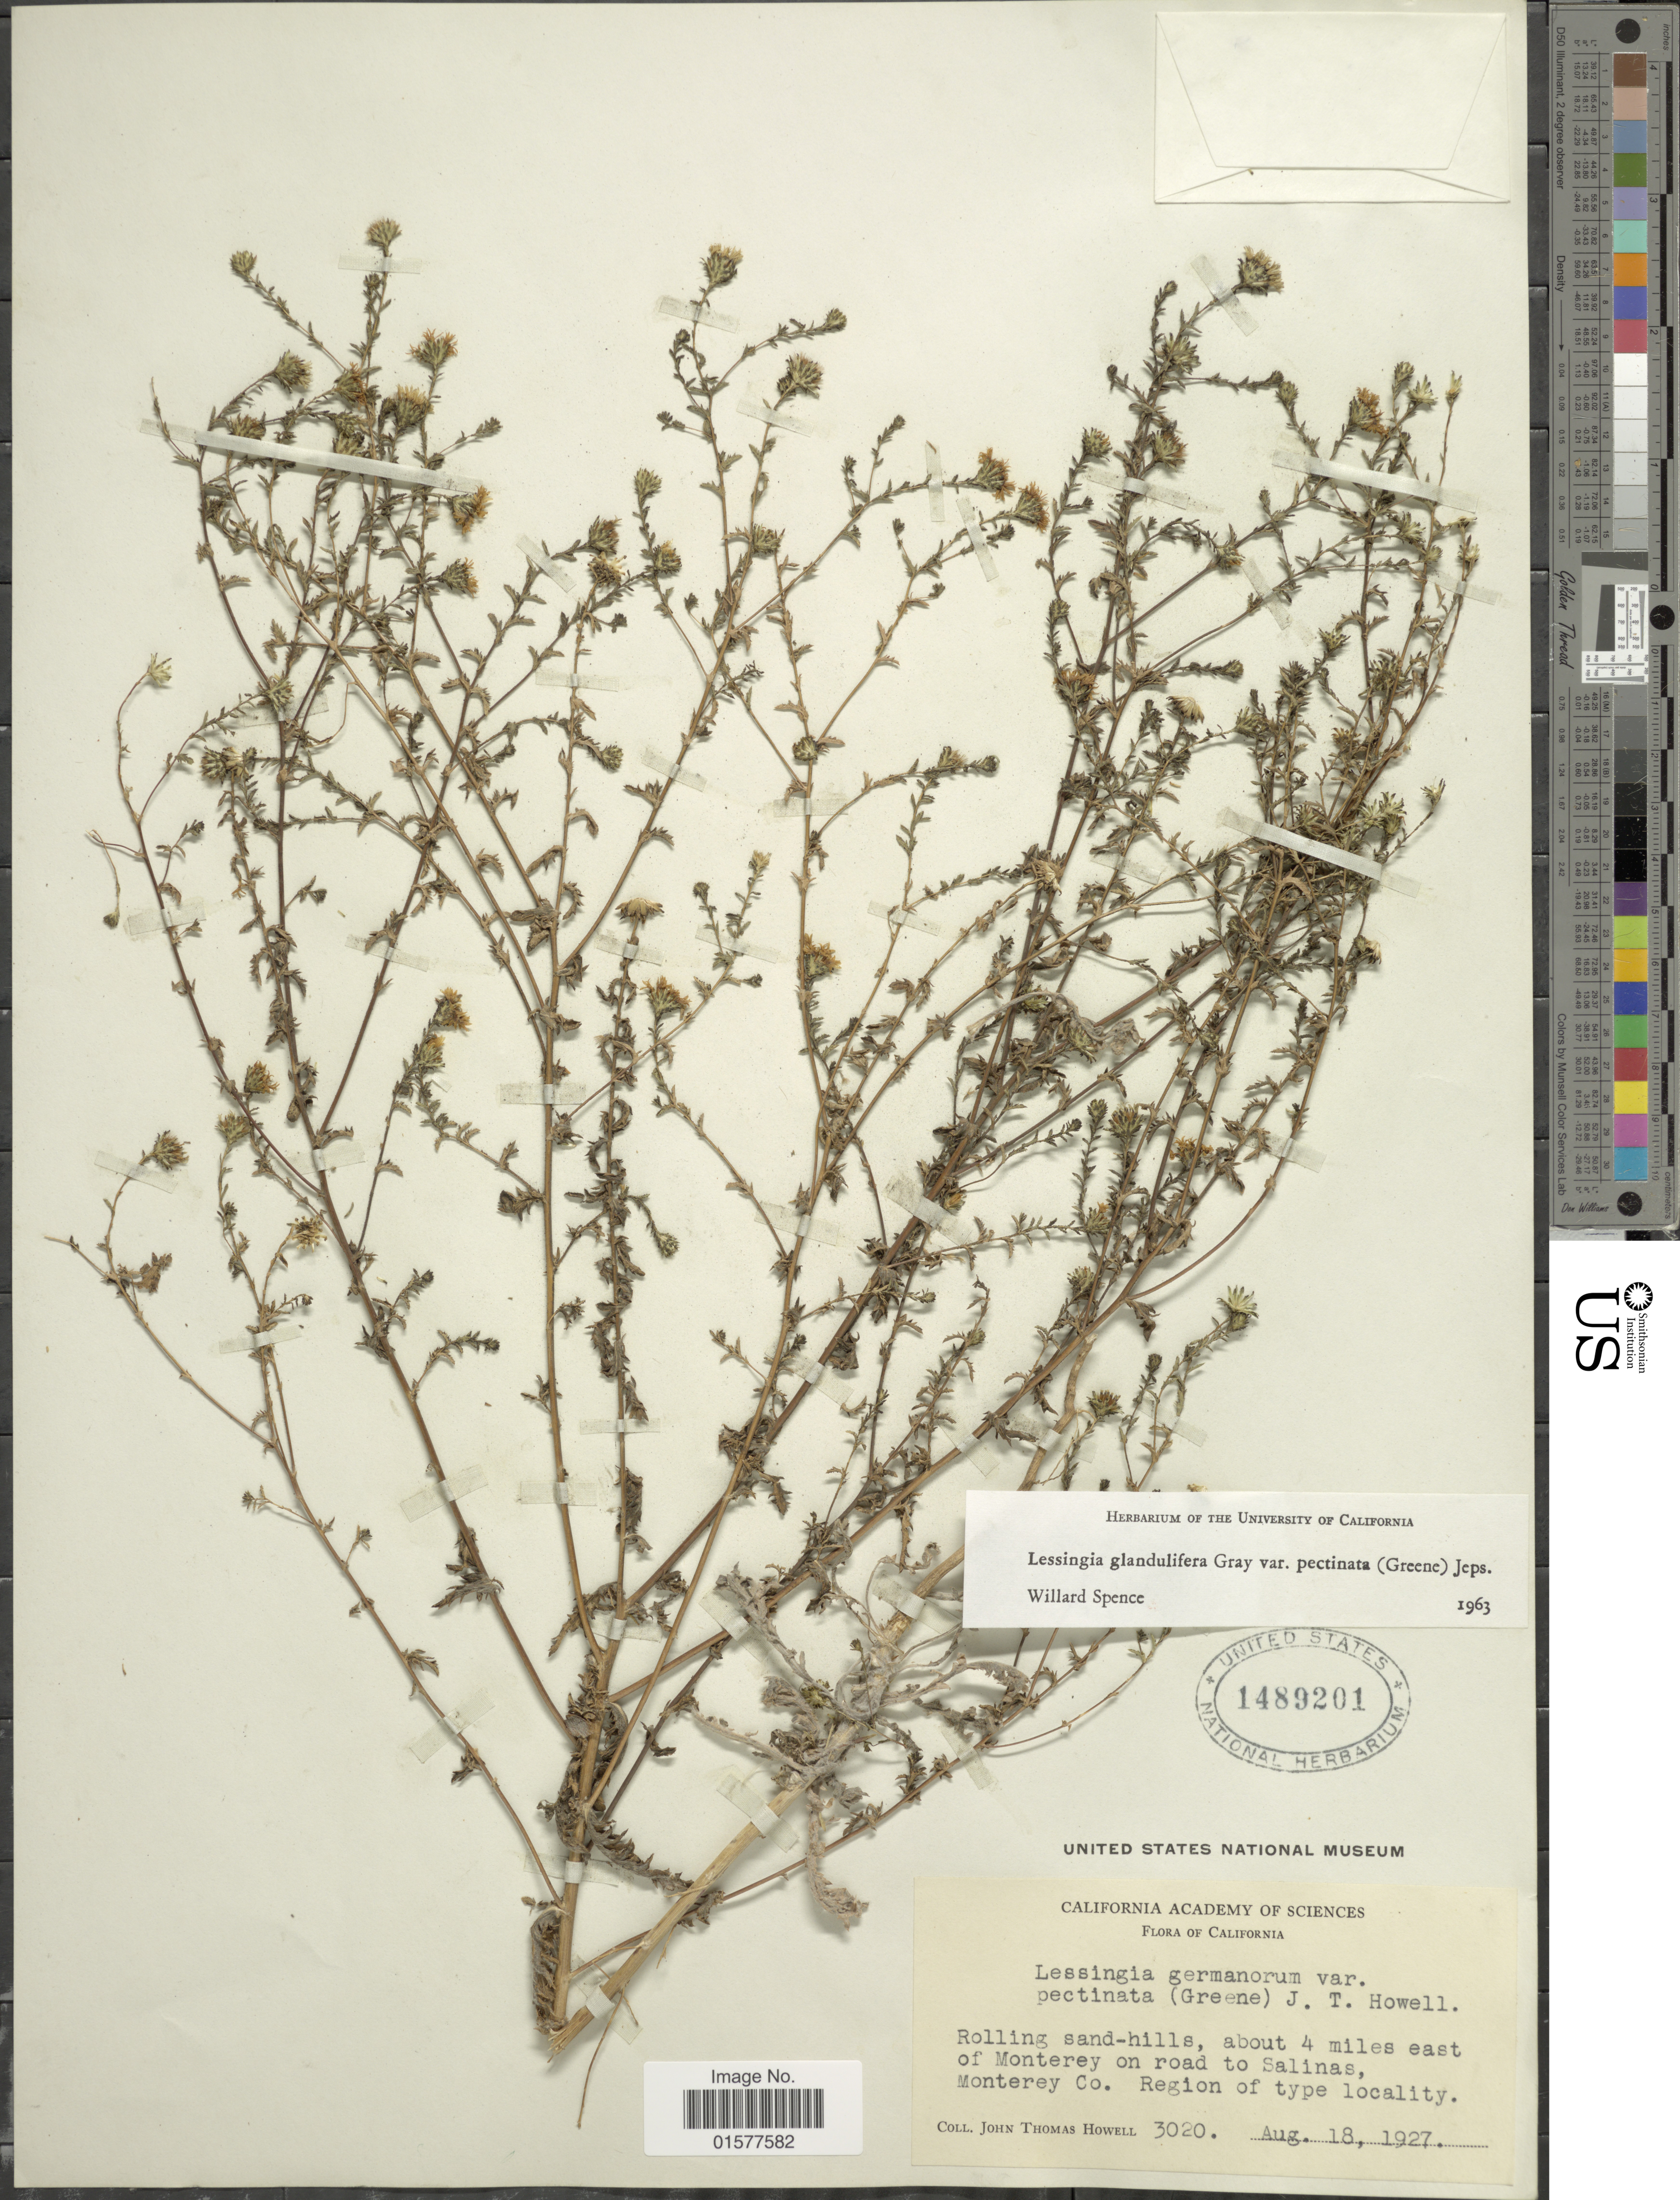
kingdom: Plantae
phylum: Tracheophyta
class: Magnoliopsida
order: Asterales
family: Asteraceae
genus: Lessingia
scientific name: Lessingia glandulifera var. pectinata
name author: A. Gray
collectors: J. T. Howell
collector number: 3020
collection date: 1927-08-18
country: United States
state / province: California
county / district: Monterey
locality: Rolling sand-hills, about 4 miles east of Monterey on road to Salinas, Monterey Co. Regoion of type locality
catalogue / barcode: US 1489201